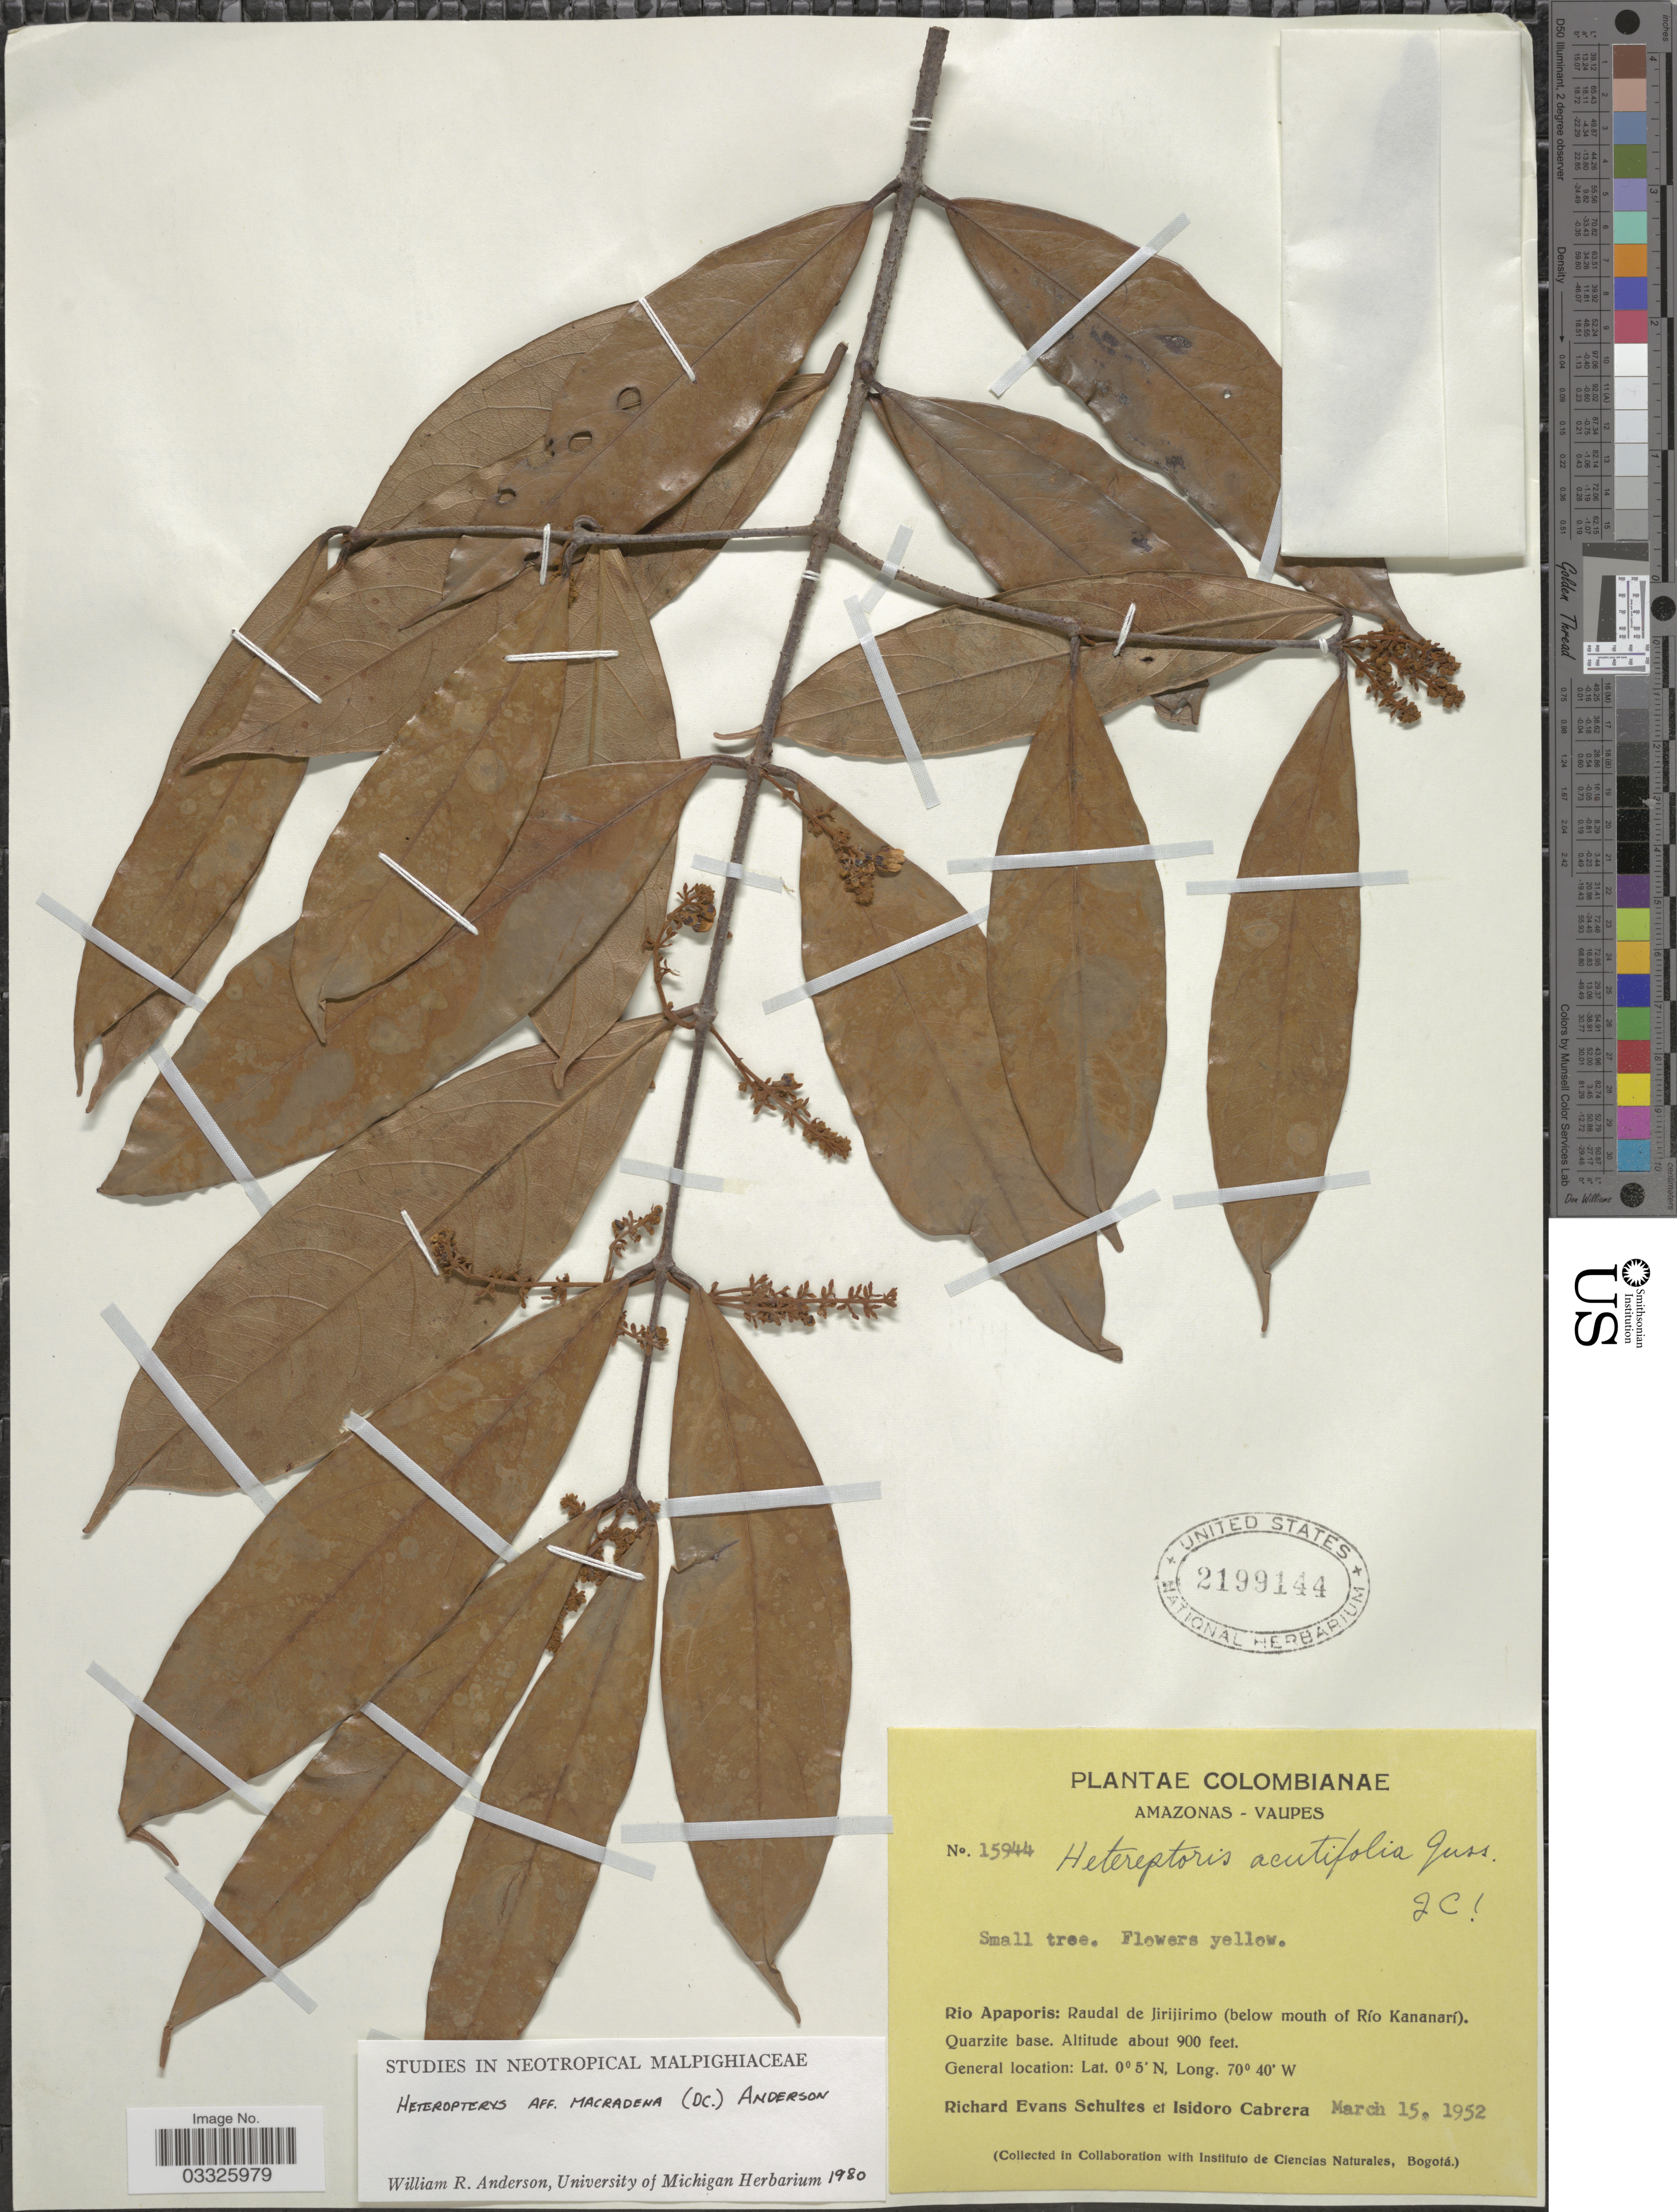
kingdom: Plantae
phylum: Tracheophyta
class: Magnoliopsida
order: Malpighiales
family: Malpighiaceae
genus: Heteropterys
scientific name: Heteropterys macradena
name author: (DC.) W.R. Anderson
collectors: R. E. Schultes & I. Cabrera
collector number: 15944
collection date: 1952-03-15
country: Colombia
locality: Amazonas-Vaupes. Rio Apaporis: Raudal de Jirijirimo (below mouth of Río Kananarí).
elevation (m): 274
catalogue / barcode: US 2199144